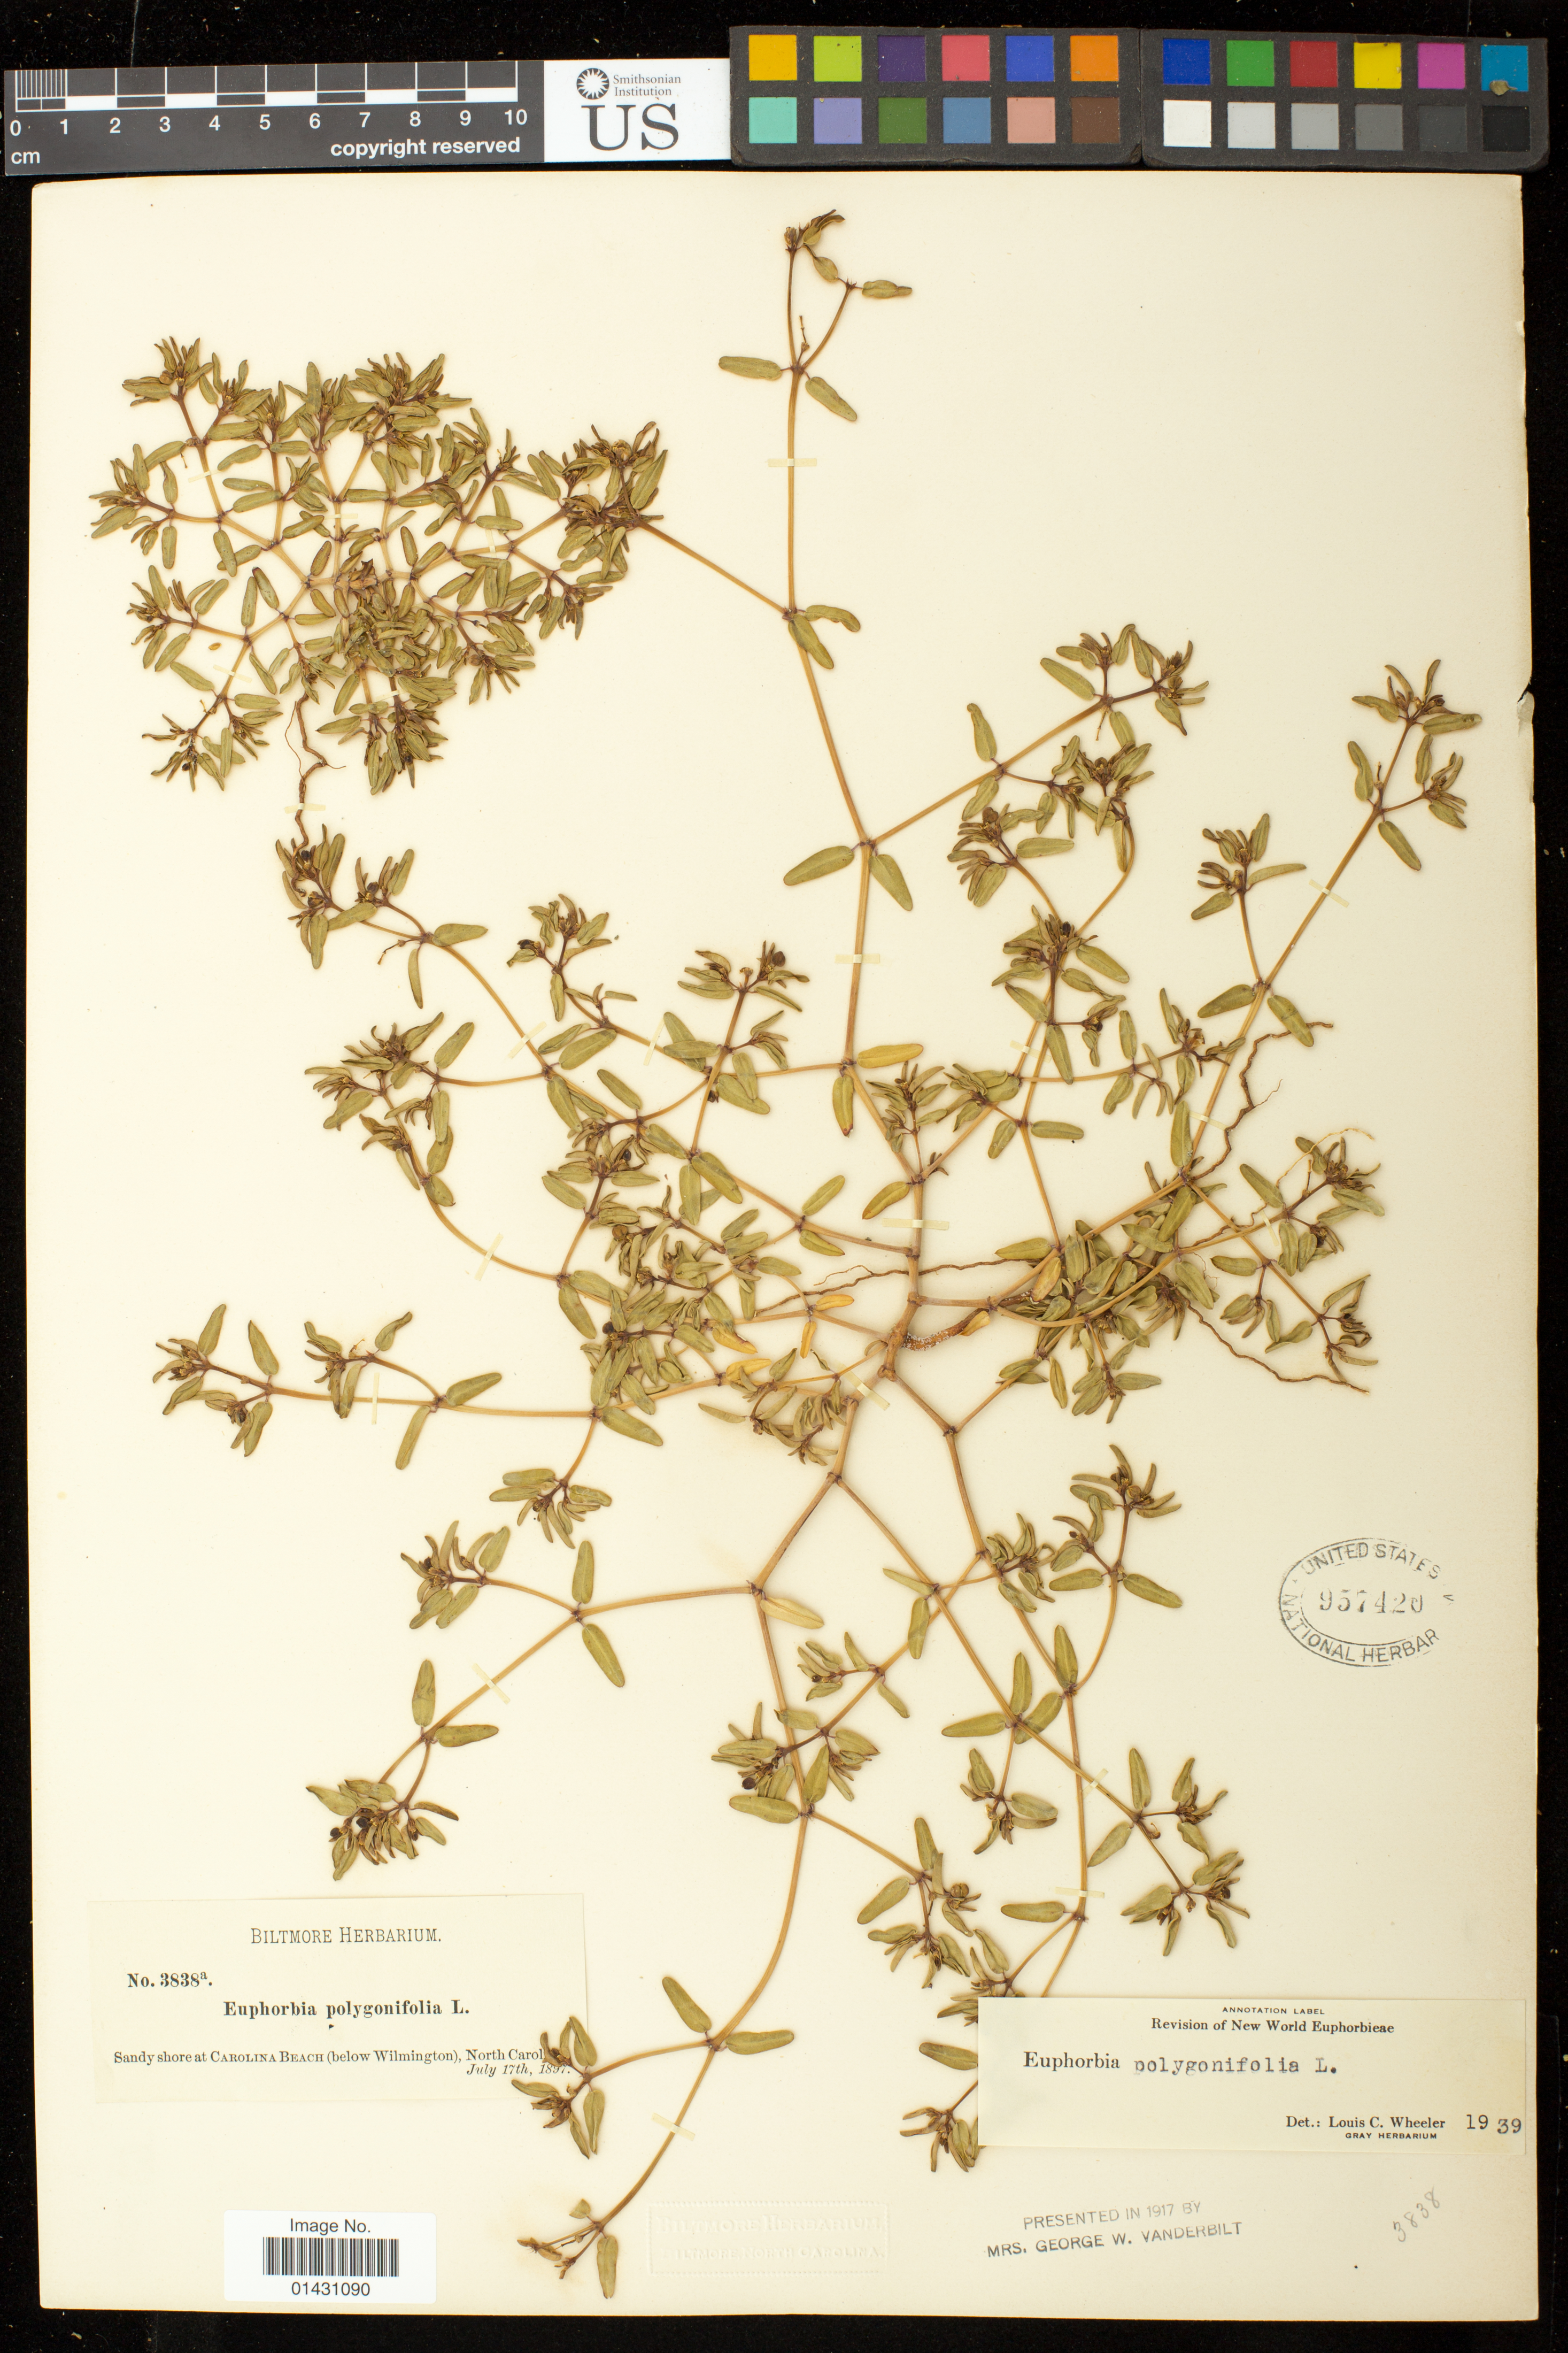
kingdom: Plantae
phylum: Tracheophyta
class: Magnoliopsida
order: Malpighiales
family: Euphorbiaceae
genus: Euphorbia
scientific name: Euphorbia polygonifolia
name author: L.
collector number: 3838a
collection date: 1897-07-17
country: United States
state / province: North Carolina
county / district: New Hanover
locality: Carolina Beach, (below Wilmington)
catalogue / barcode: US 957420